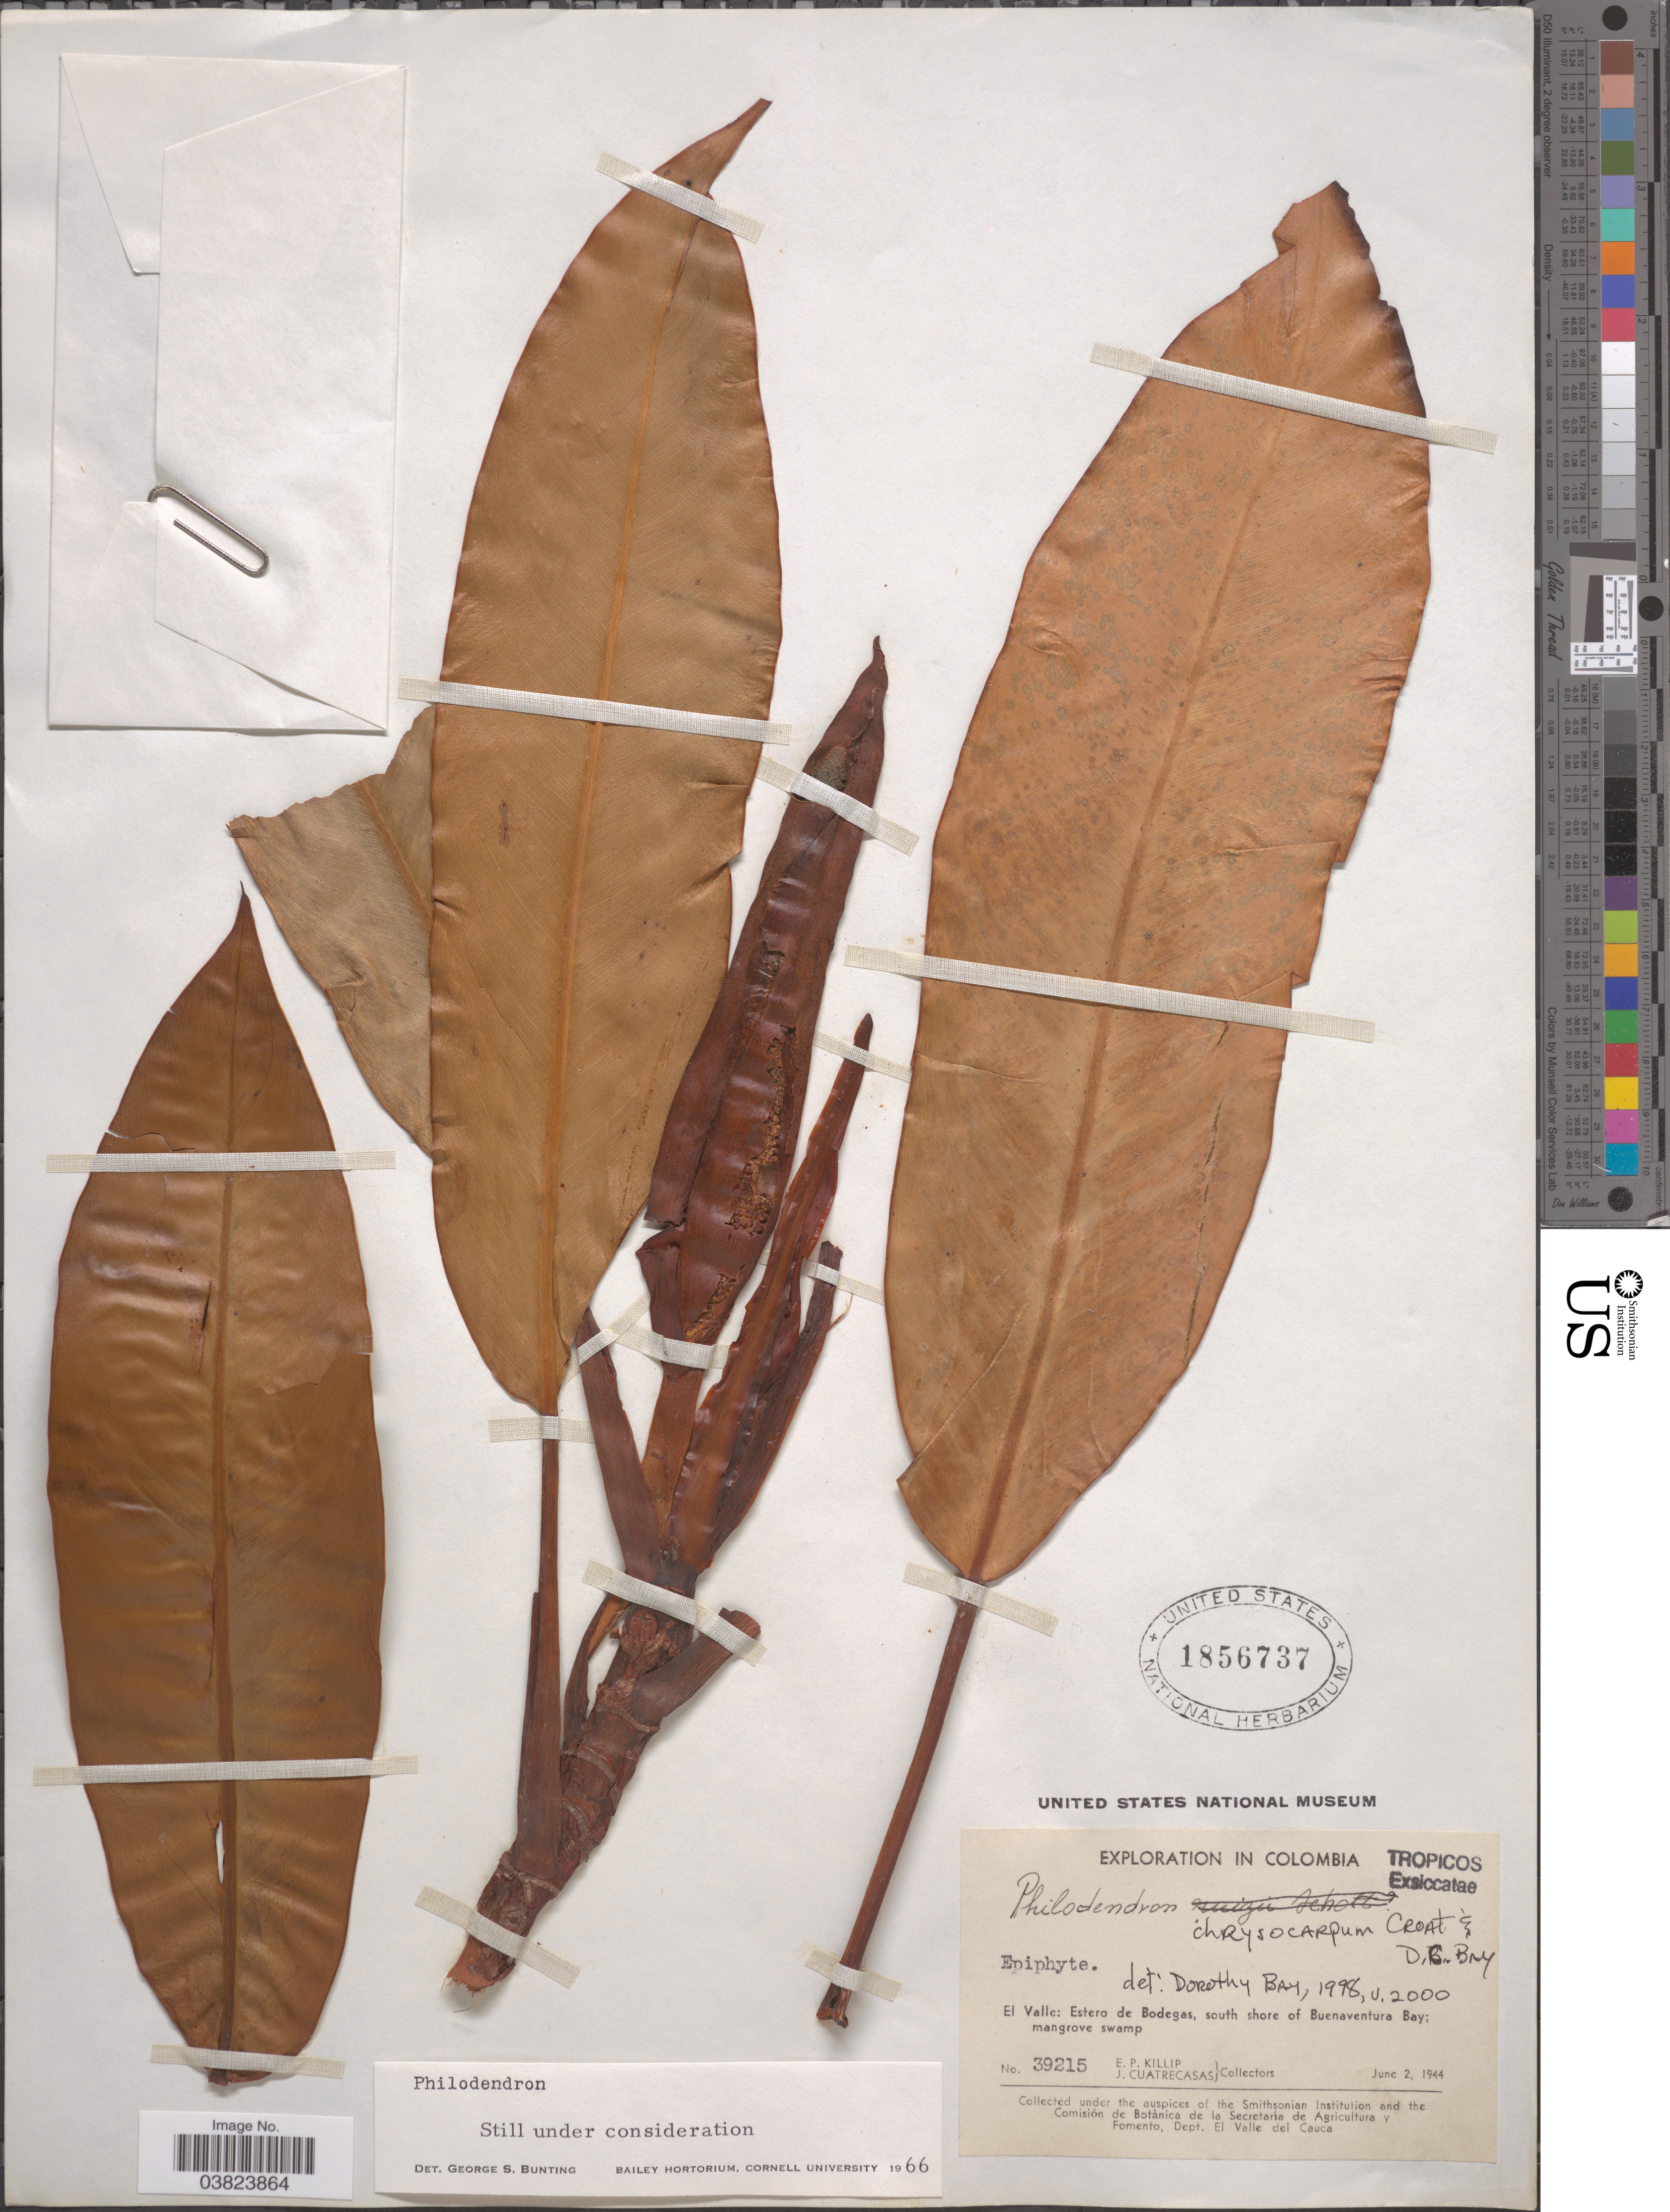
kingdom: Plantae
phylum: Tracheophyta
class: Liliopsida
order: Alismatales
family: Araceae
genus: Philodendron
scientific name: Philodendron chrysocarpum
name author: Croat & D.C. Bay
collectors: E. P. Killip & J. Cuatrecasas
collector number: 39215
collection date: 1944-06-02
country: Colombia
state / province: Valle del Cauca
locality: El Valle: Estero de Bodegas, south shore of Buenaventura Bay; mangrove swamp.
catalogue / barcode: US 1856737